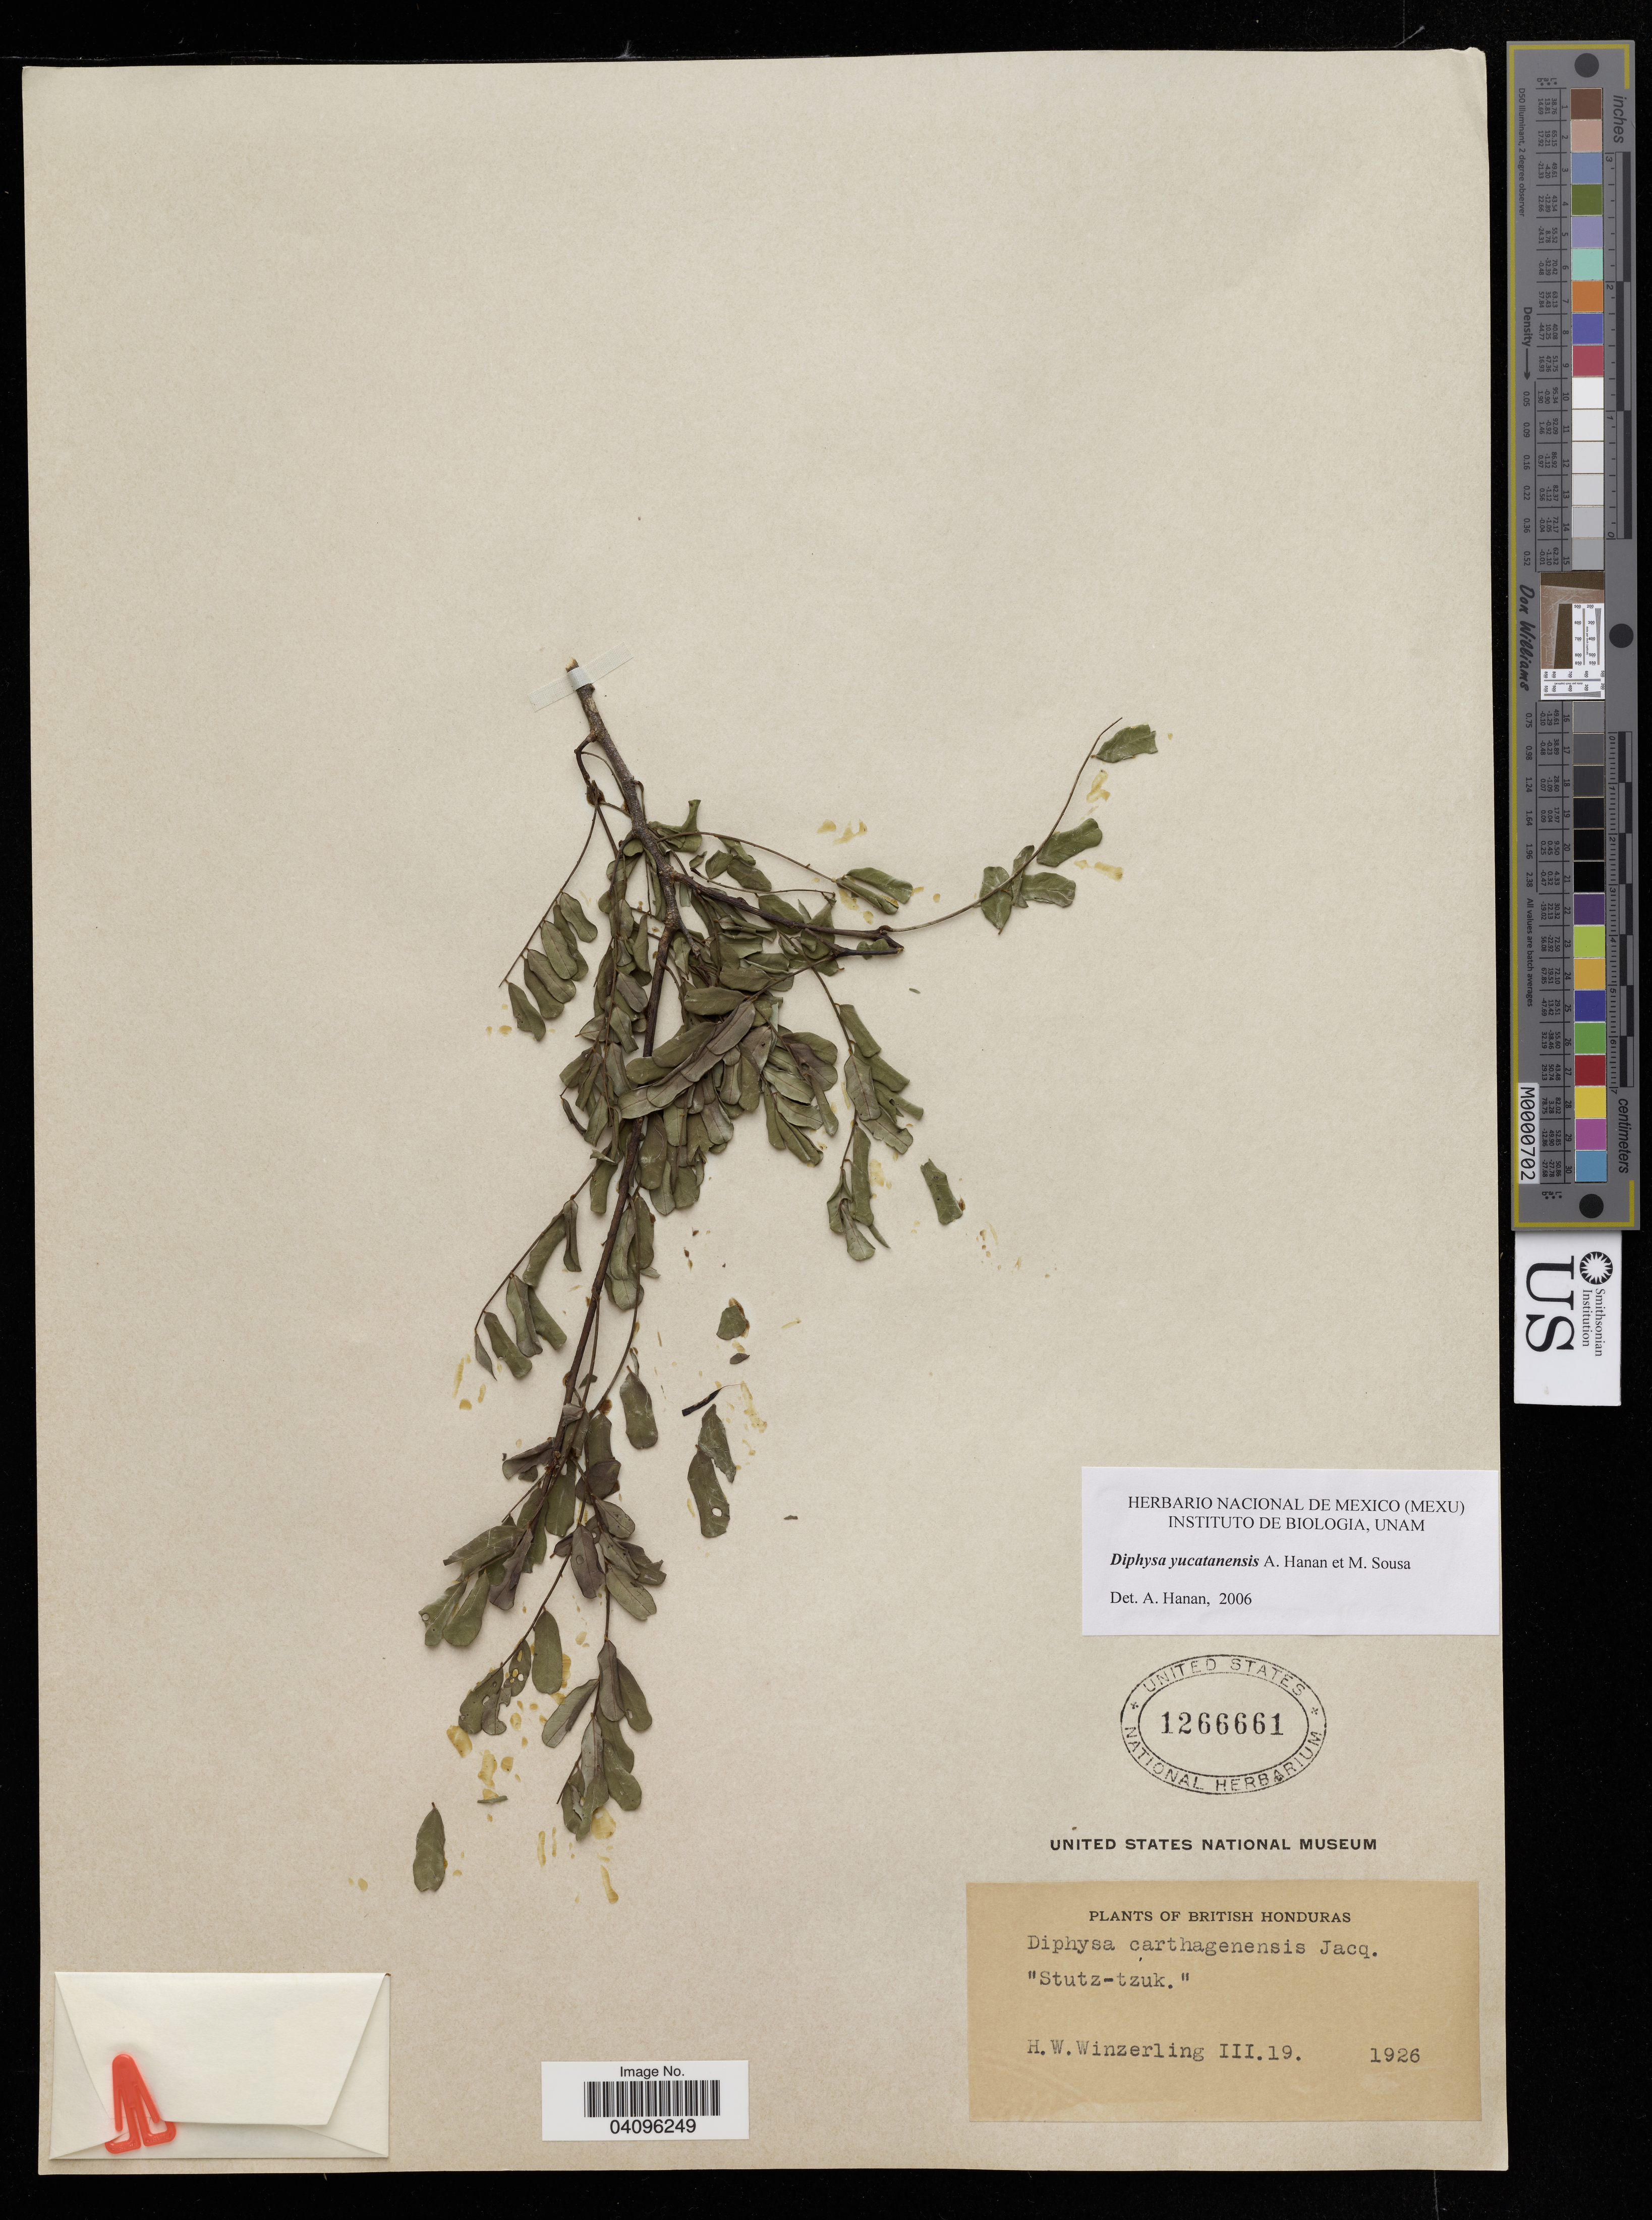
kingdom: Plantae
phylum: Tracheophyta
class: Magnoliopsida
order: Fabales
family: Fabaceae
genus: Diphysa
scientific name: Diphysa yucatanensis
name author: Hanan-Alipi & M. Sousa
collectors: H. Winzerling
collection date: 1926-03-19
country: Belize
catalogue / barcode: US 1266661